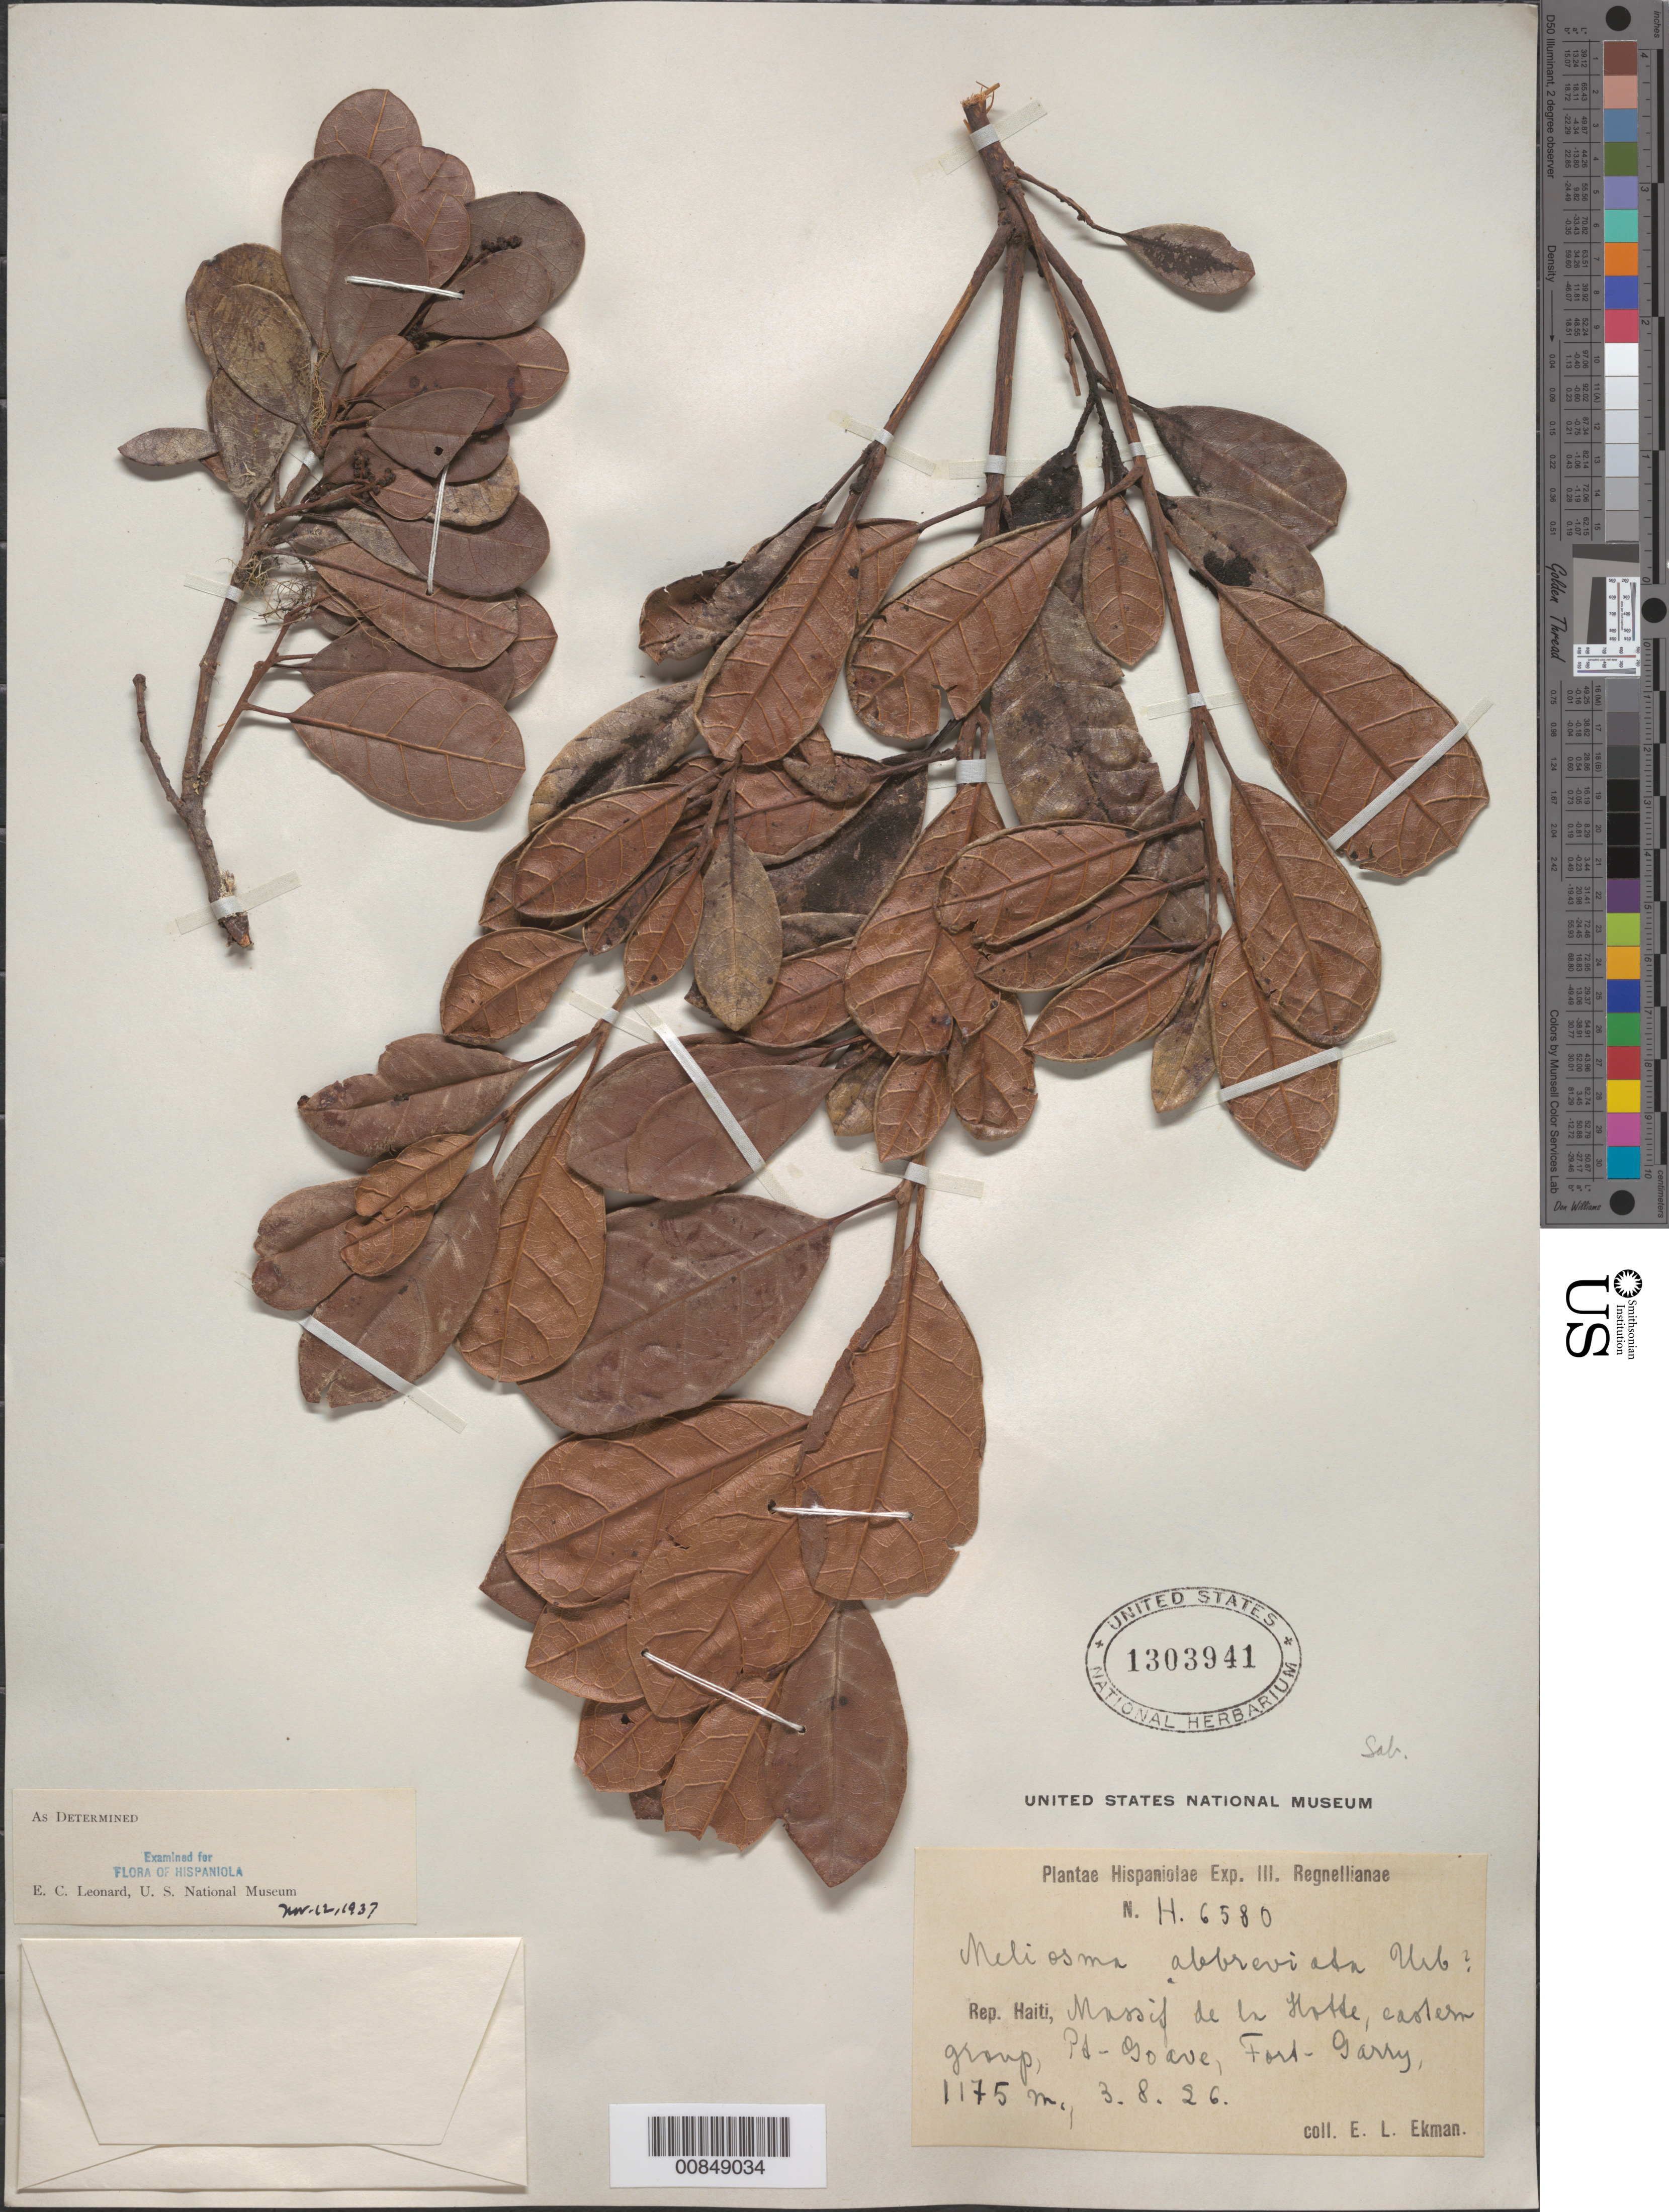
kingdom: Plantae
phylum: Tracheophyta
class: Magnoliopsida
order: Proteales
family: Sabiaceae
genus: Meliosma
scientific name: Meliosma abbreviata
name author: Urb.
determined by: Leonard, Emery C., (US)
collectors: E. L. Ekman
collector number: H 6580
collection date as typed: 03 Aug 1926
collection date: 1926-08-03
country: Haiti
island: Hispaniola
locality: Massif de la Hotte, eastern group, Pt-Goave, Fort-Garry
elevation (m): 1175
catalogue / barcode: US 1303941